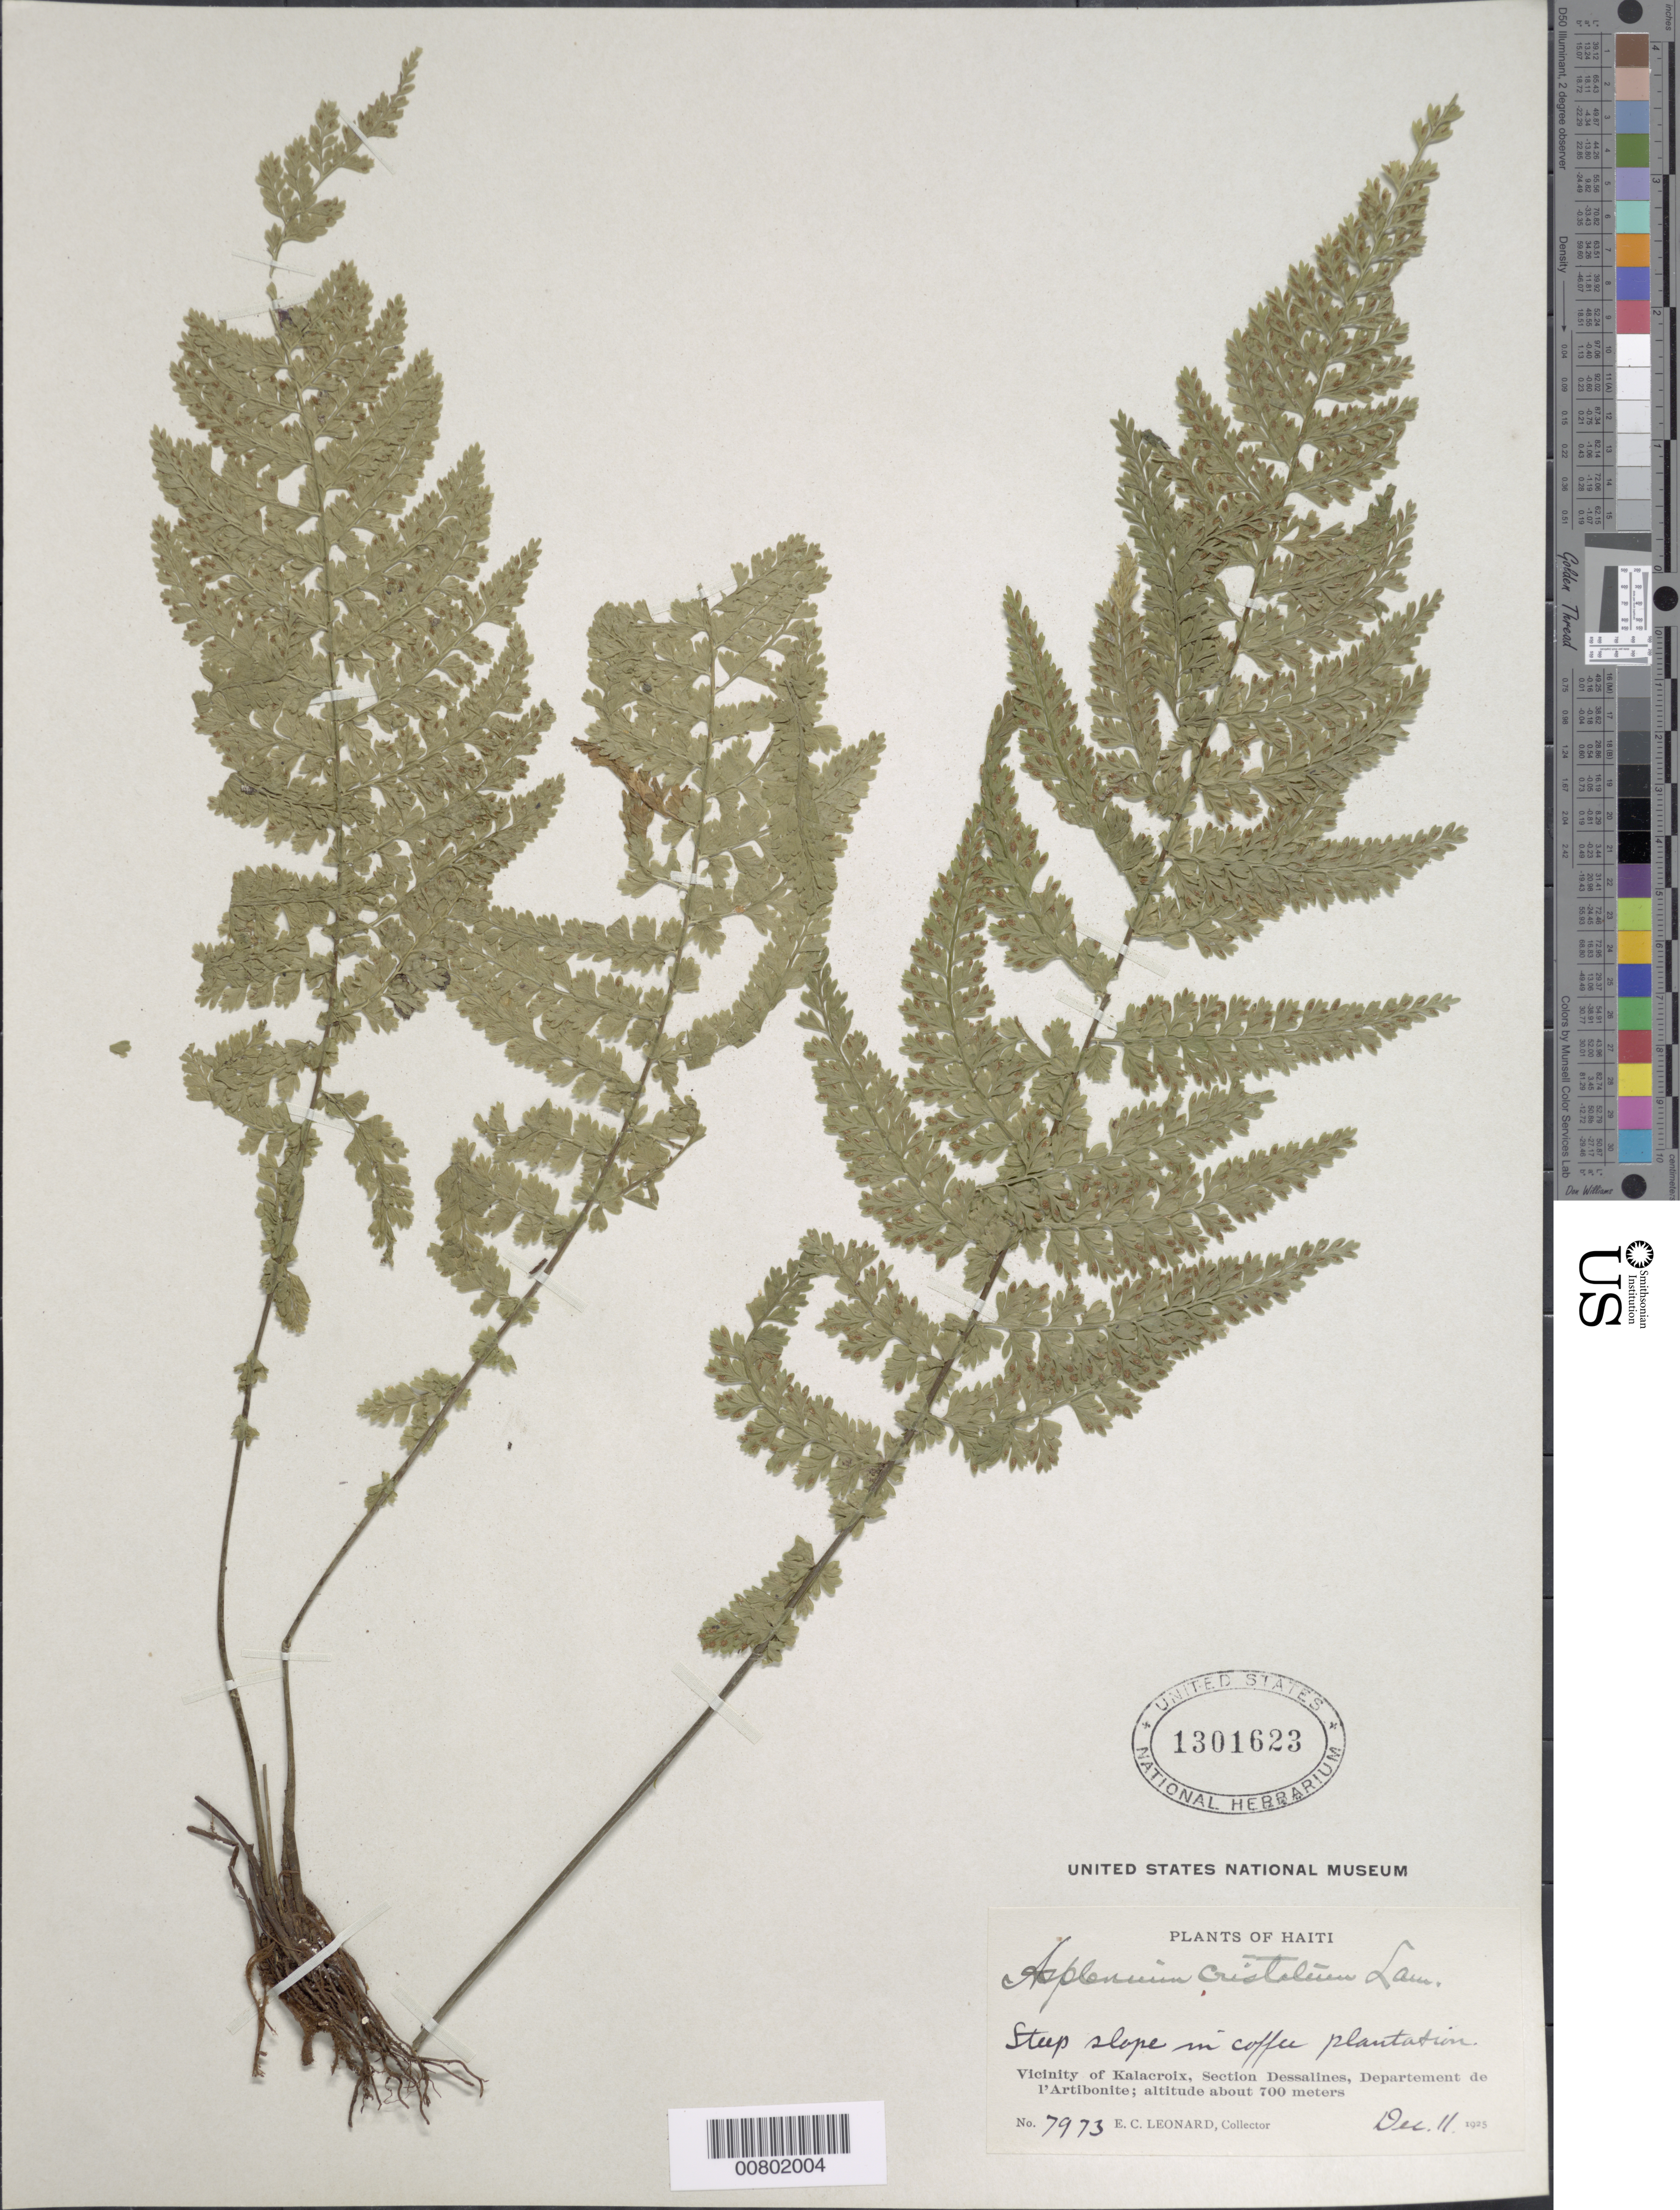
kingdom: Plantae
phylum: Tracheophyta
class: Polypodiopsida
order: Polypodiales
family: Aspleniaceae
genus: Asplenium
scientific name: Asplenium cristatum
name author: Lam.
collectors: E. C. Leonard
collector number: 7973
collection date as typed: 11 Dec 1925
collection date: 1925-12-11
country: Haiti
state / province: Artibonite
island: Hispaniola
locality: Sect. Dessalines, vicinity Kalacroix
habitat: Steep slope in coffee plantation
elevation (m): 700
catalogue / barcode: US 1301623